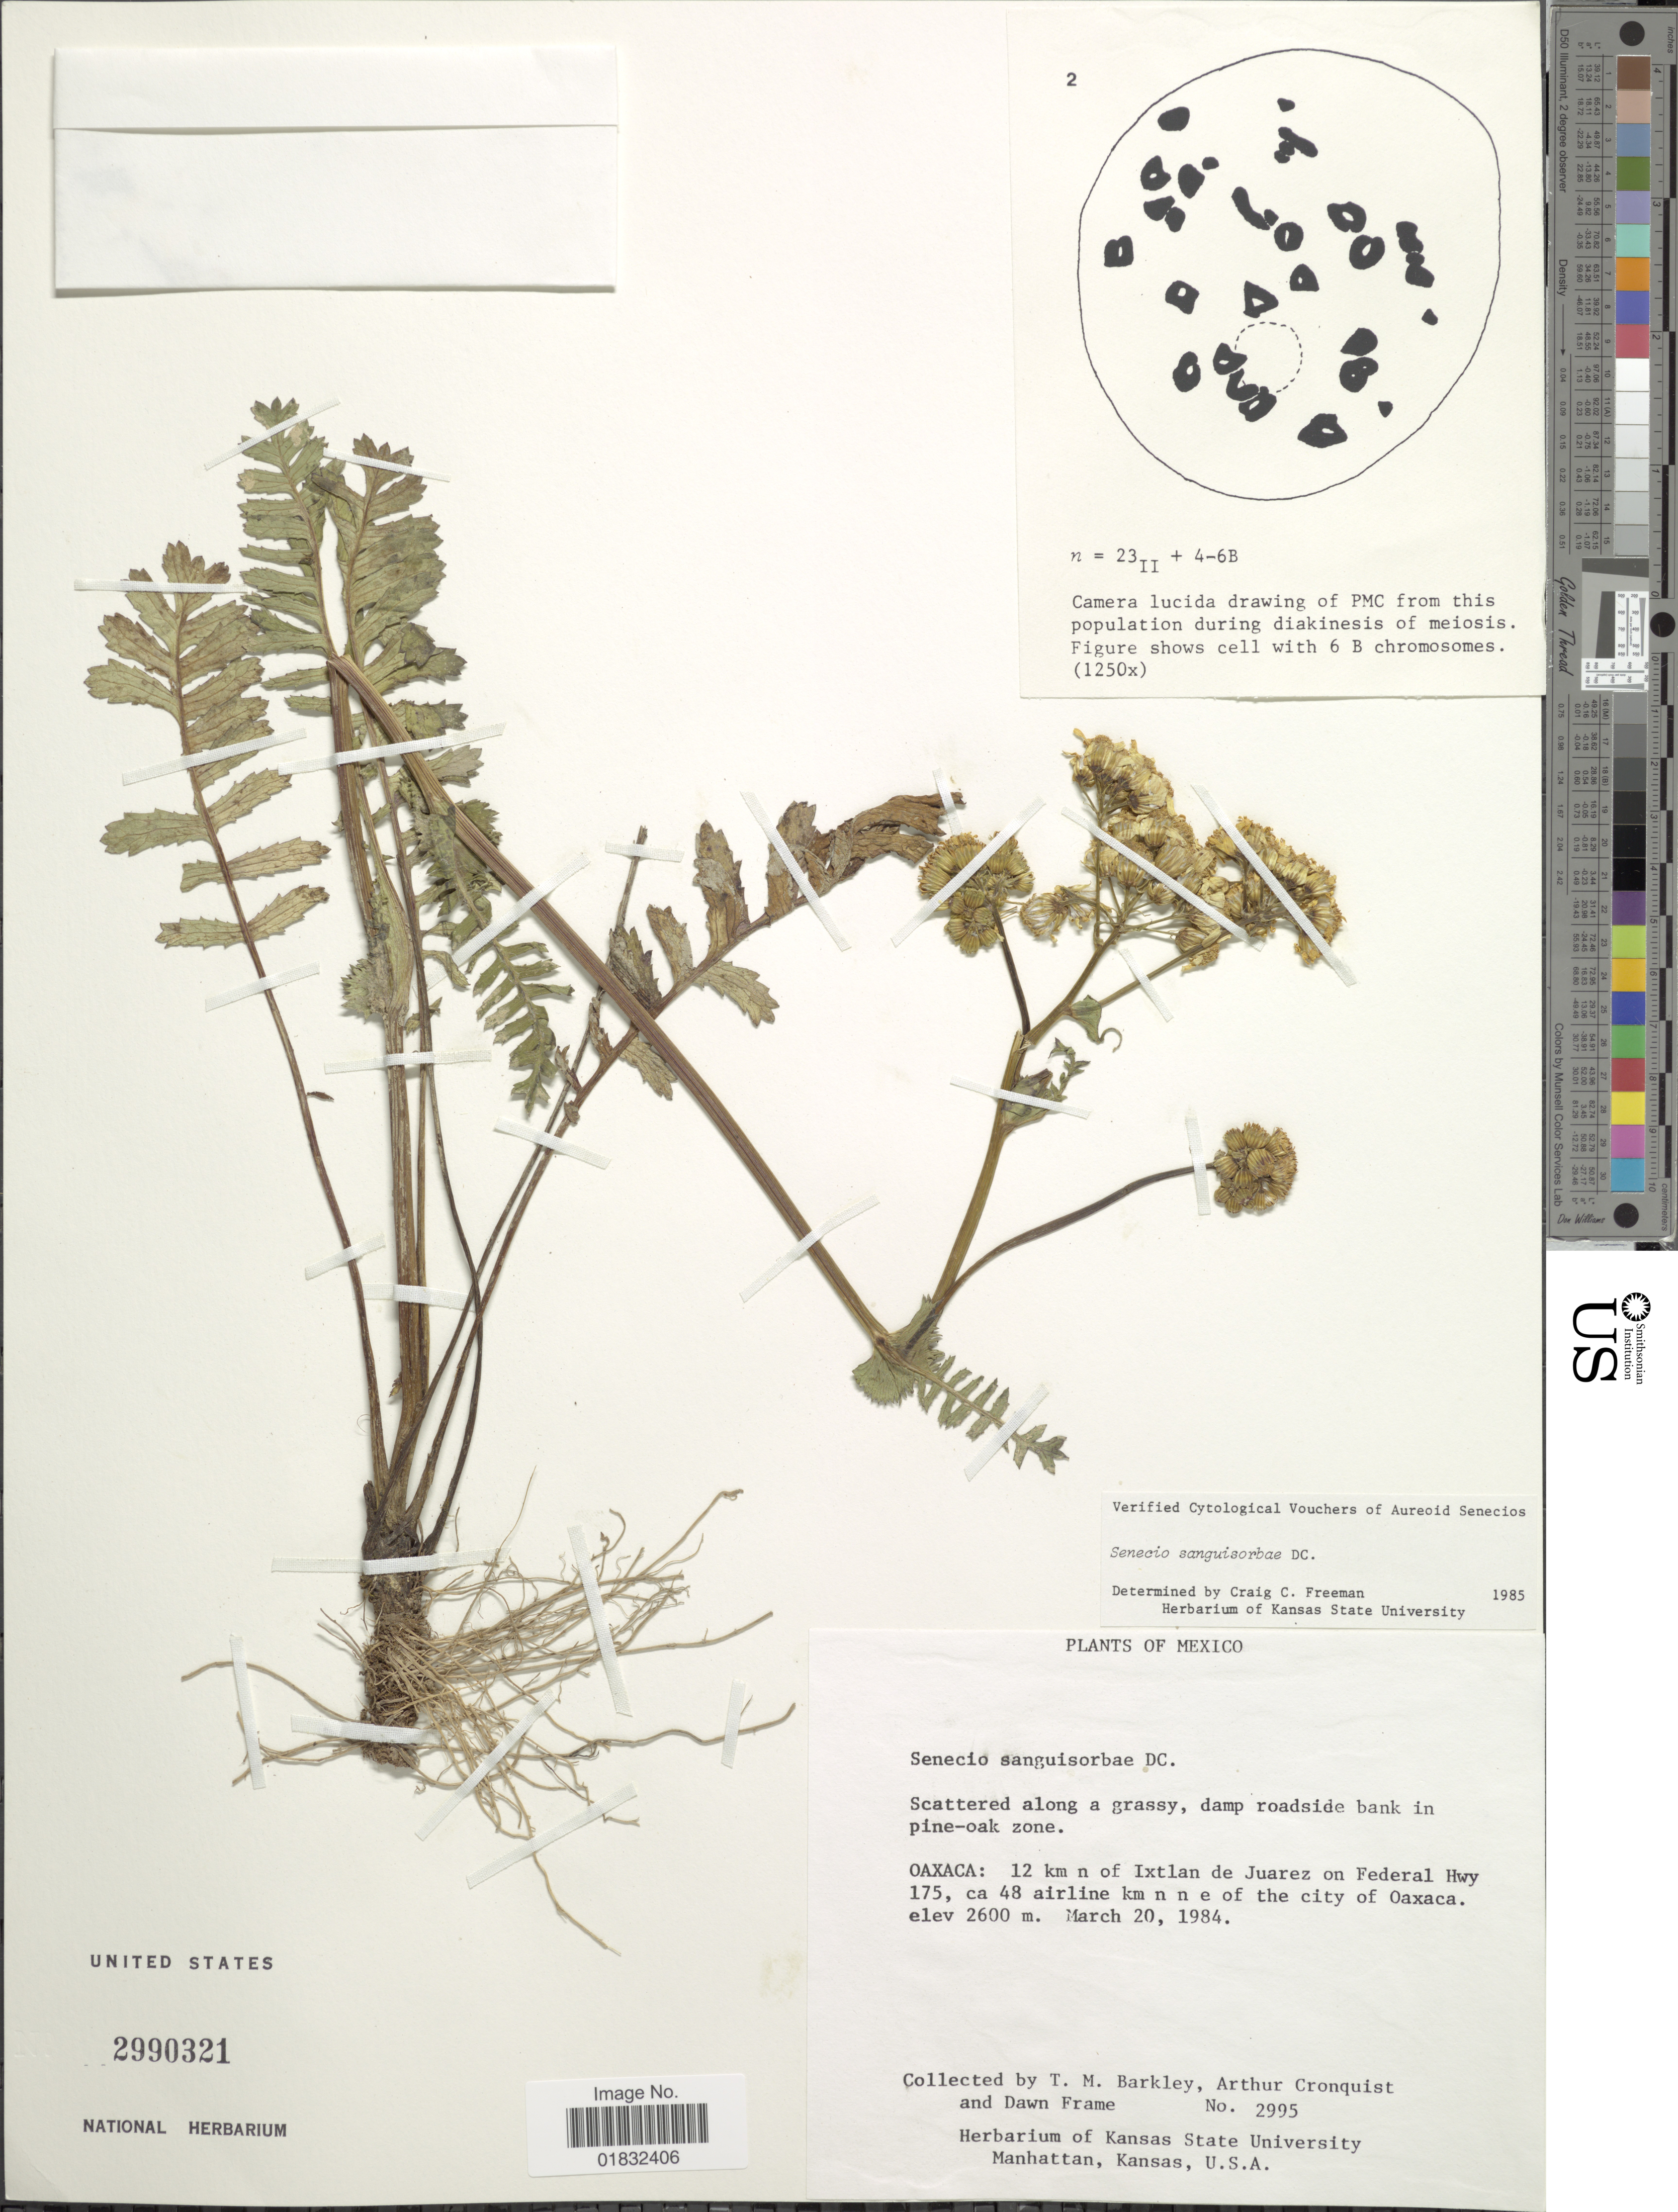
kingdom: Plantae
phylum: Tracheophyta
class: Magnoliopsida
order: Asterales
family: Asteraceae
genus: Packera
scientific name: Packera sanguisorboides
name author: (Rydb.) W.A. Weber & Á. Löve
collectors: T. M. Barkley, A. J. Cronquist & D. Frame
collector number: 2995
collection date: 1984-03-20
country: Mexico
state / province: Oaxaca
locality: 12 km n of Ixtlan de Juarez on Federal Hwy 175, ca 48 airline km n n e of the city of Oaxaca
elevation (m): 2600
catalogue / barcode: US 2990321